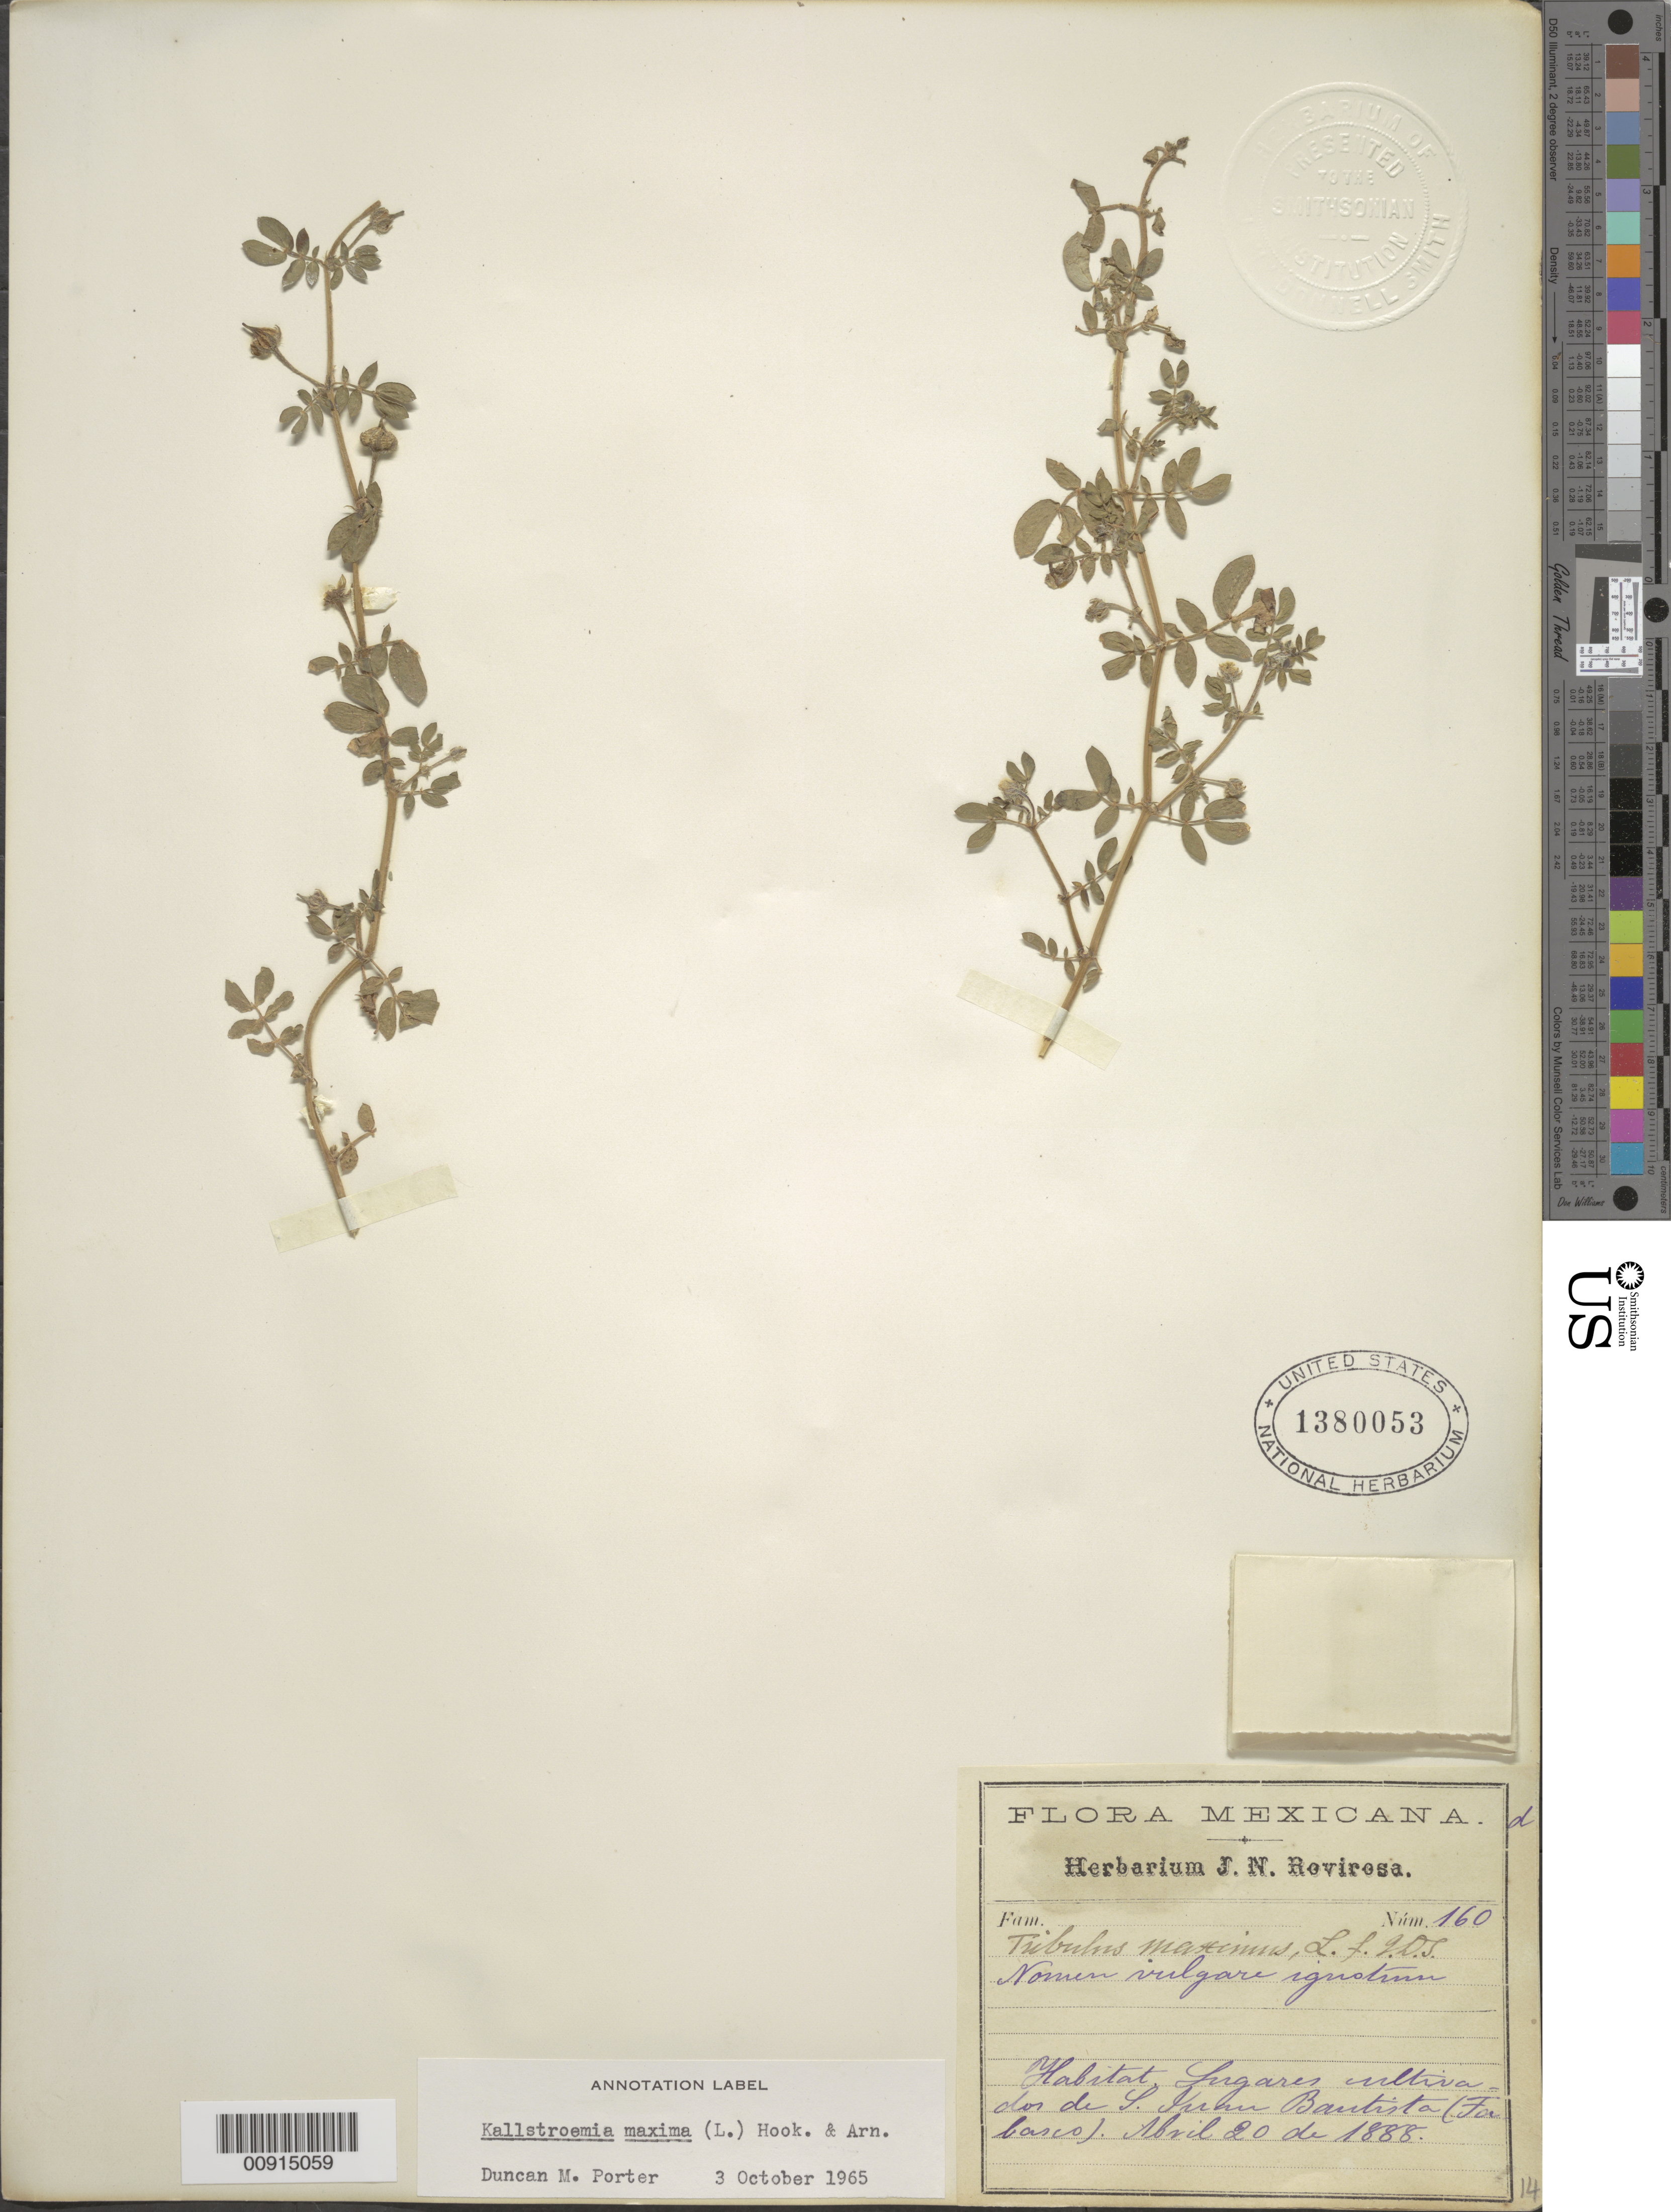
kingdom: Plantae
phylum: Tracheophyta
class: Magnoliopsida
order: Zygophyllales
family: Zygophyllaceae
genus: Kallstroemia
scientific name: Kallstroemia maxima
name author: (L.) Hook. & Arn.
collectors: J. N. Rovirosa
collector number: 160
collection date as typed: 20 Apr 1888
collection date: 1888-04-20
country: Mexico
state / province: Tabasco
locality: S. Juan Bautista (Tabasco).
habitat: Lugares cultivados.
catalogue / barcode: US 1380053